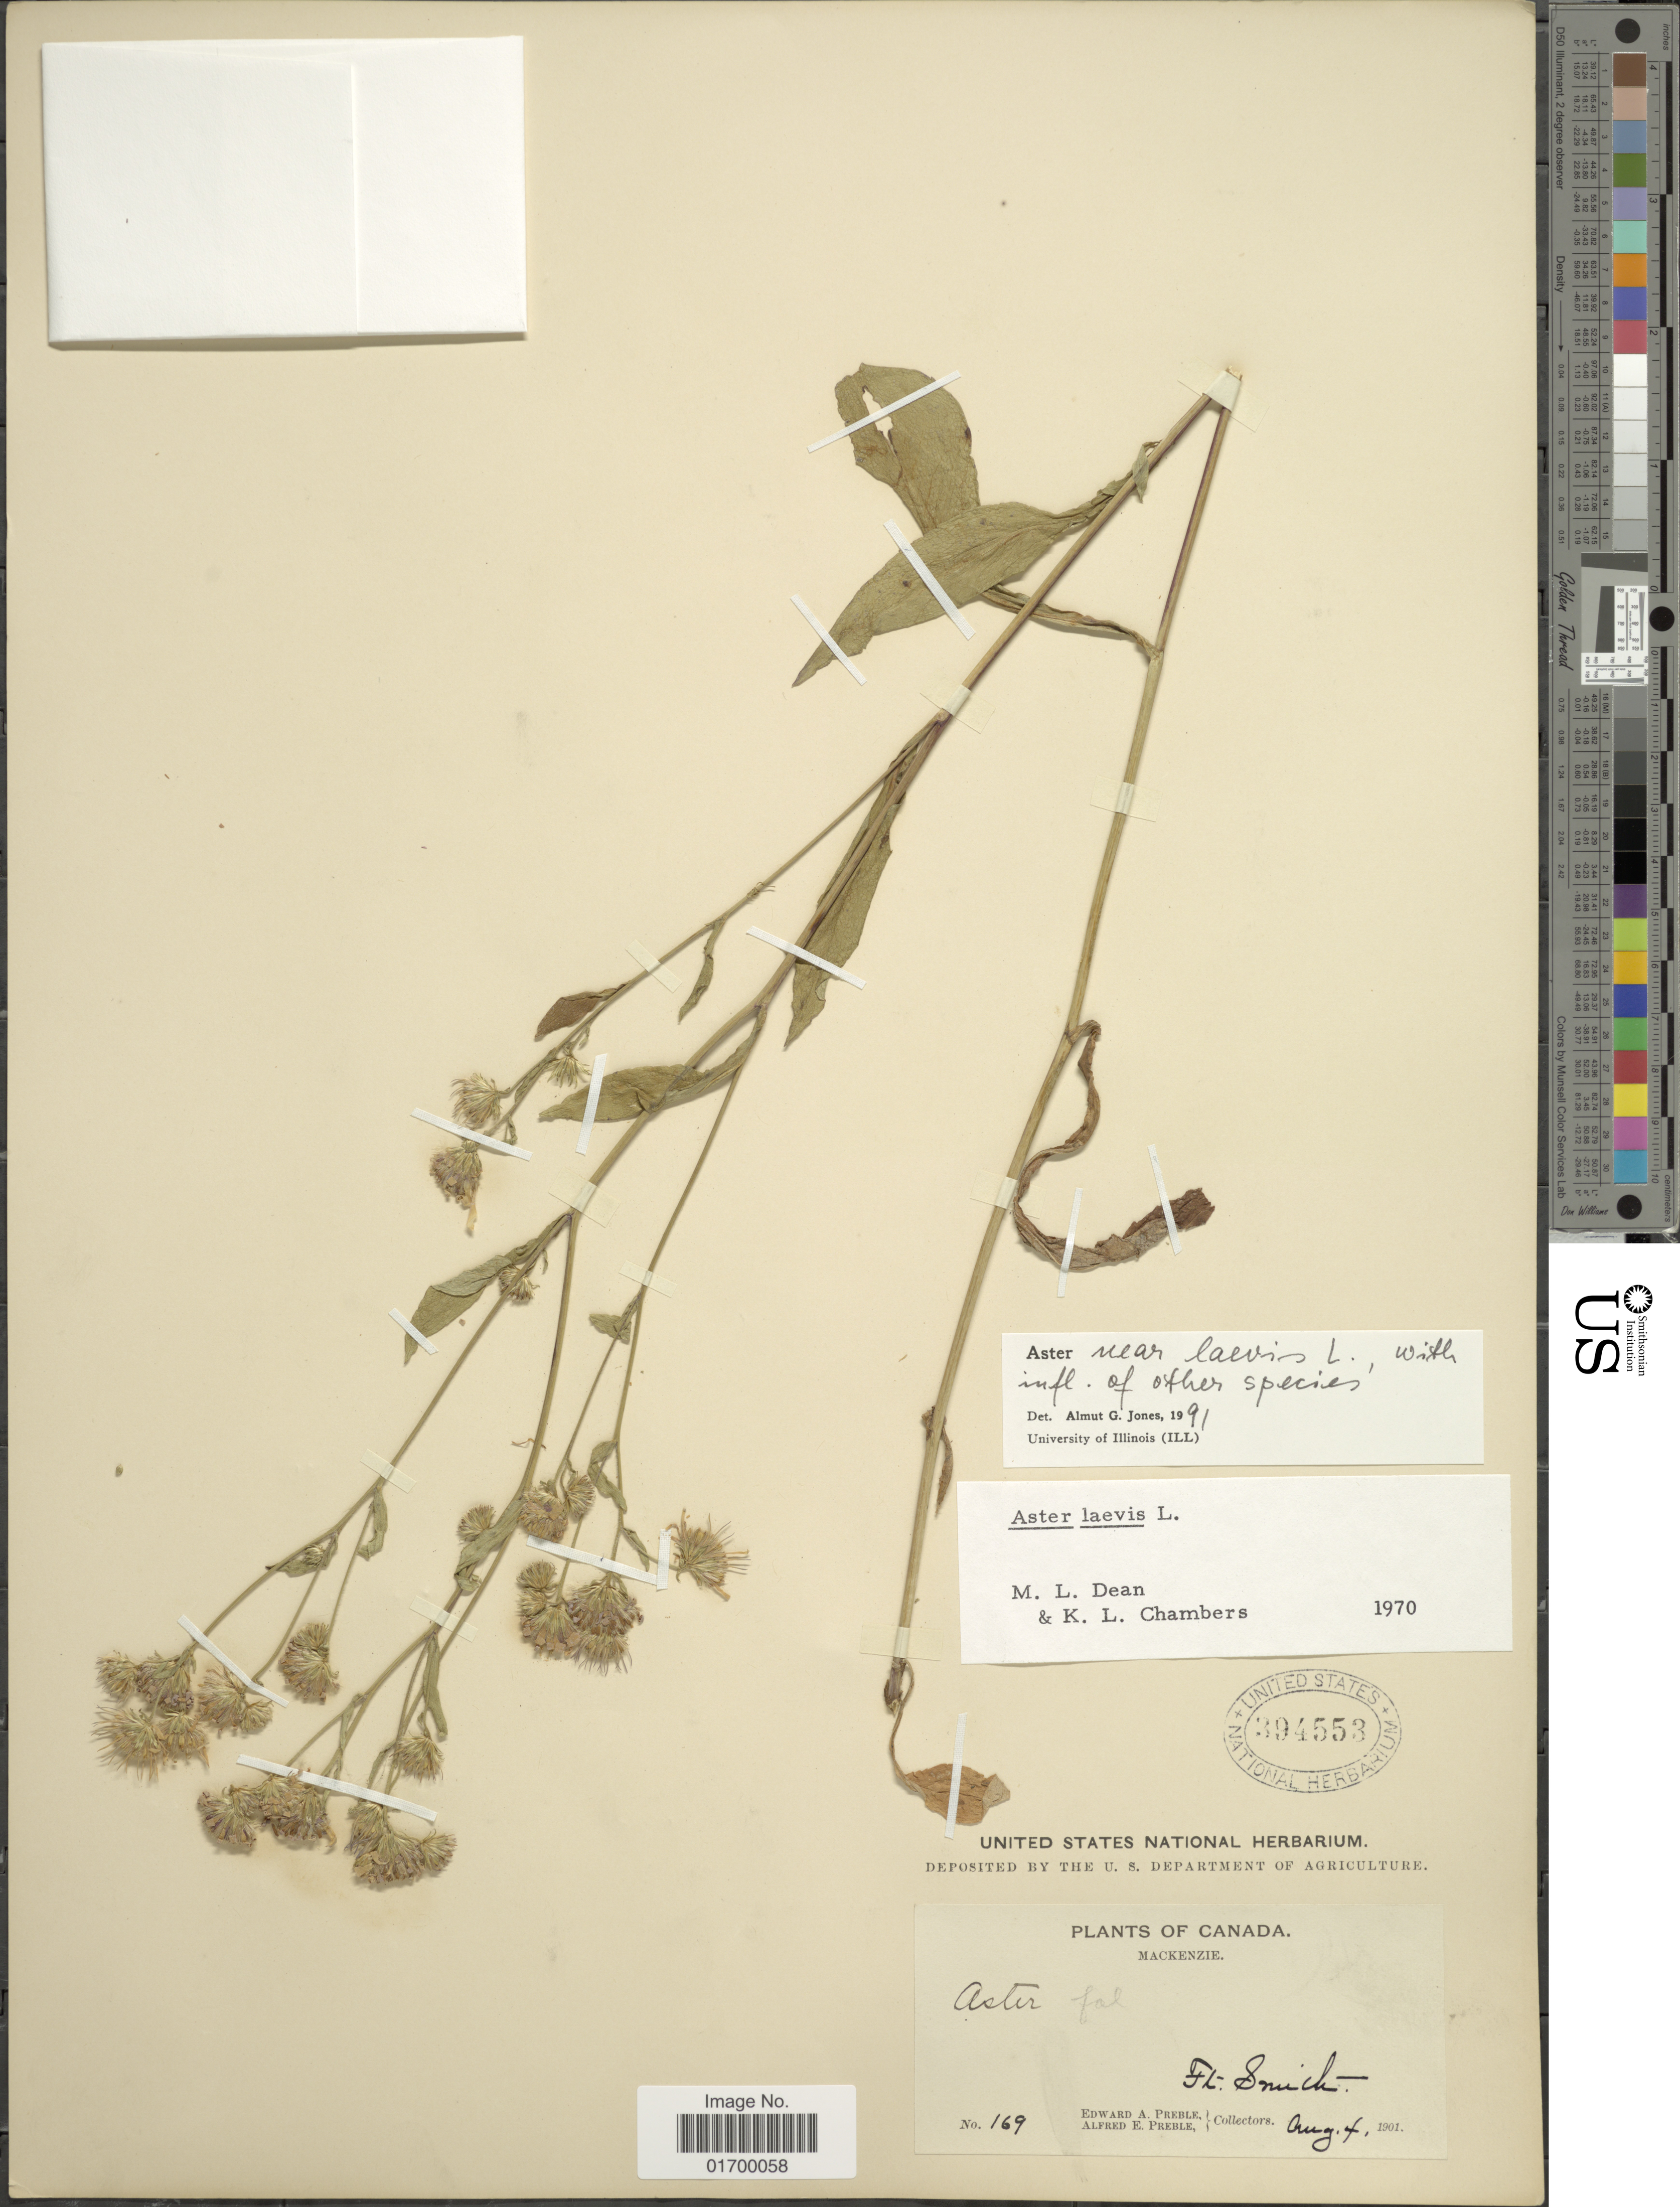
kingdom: Plantae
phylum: Tracheophyta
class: Magnoliopsida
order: Asterales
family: Asteraceae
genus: Symphyotrichum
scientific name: Symphyotrichum laeve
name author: (L.) Á. Löve & D. Löve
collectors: E. Preble & A. Preble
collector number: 169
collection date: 1901-08-04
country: Canada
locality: Mackenzie, Ft. Smith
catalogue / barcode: US 394553